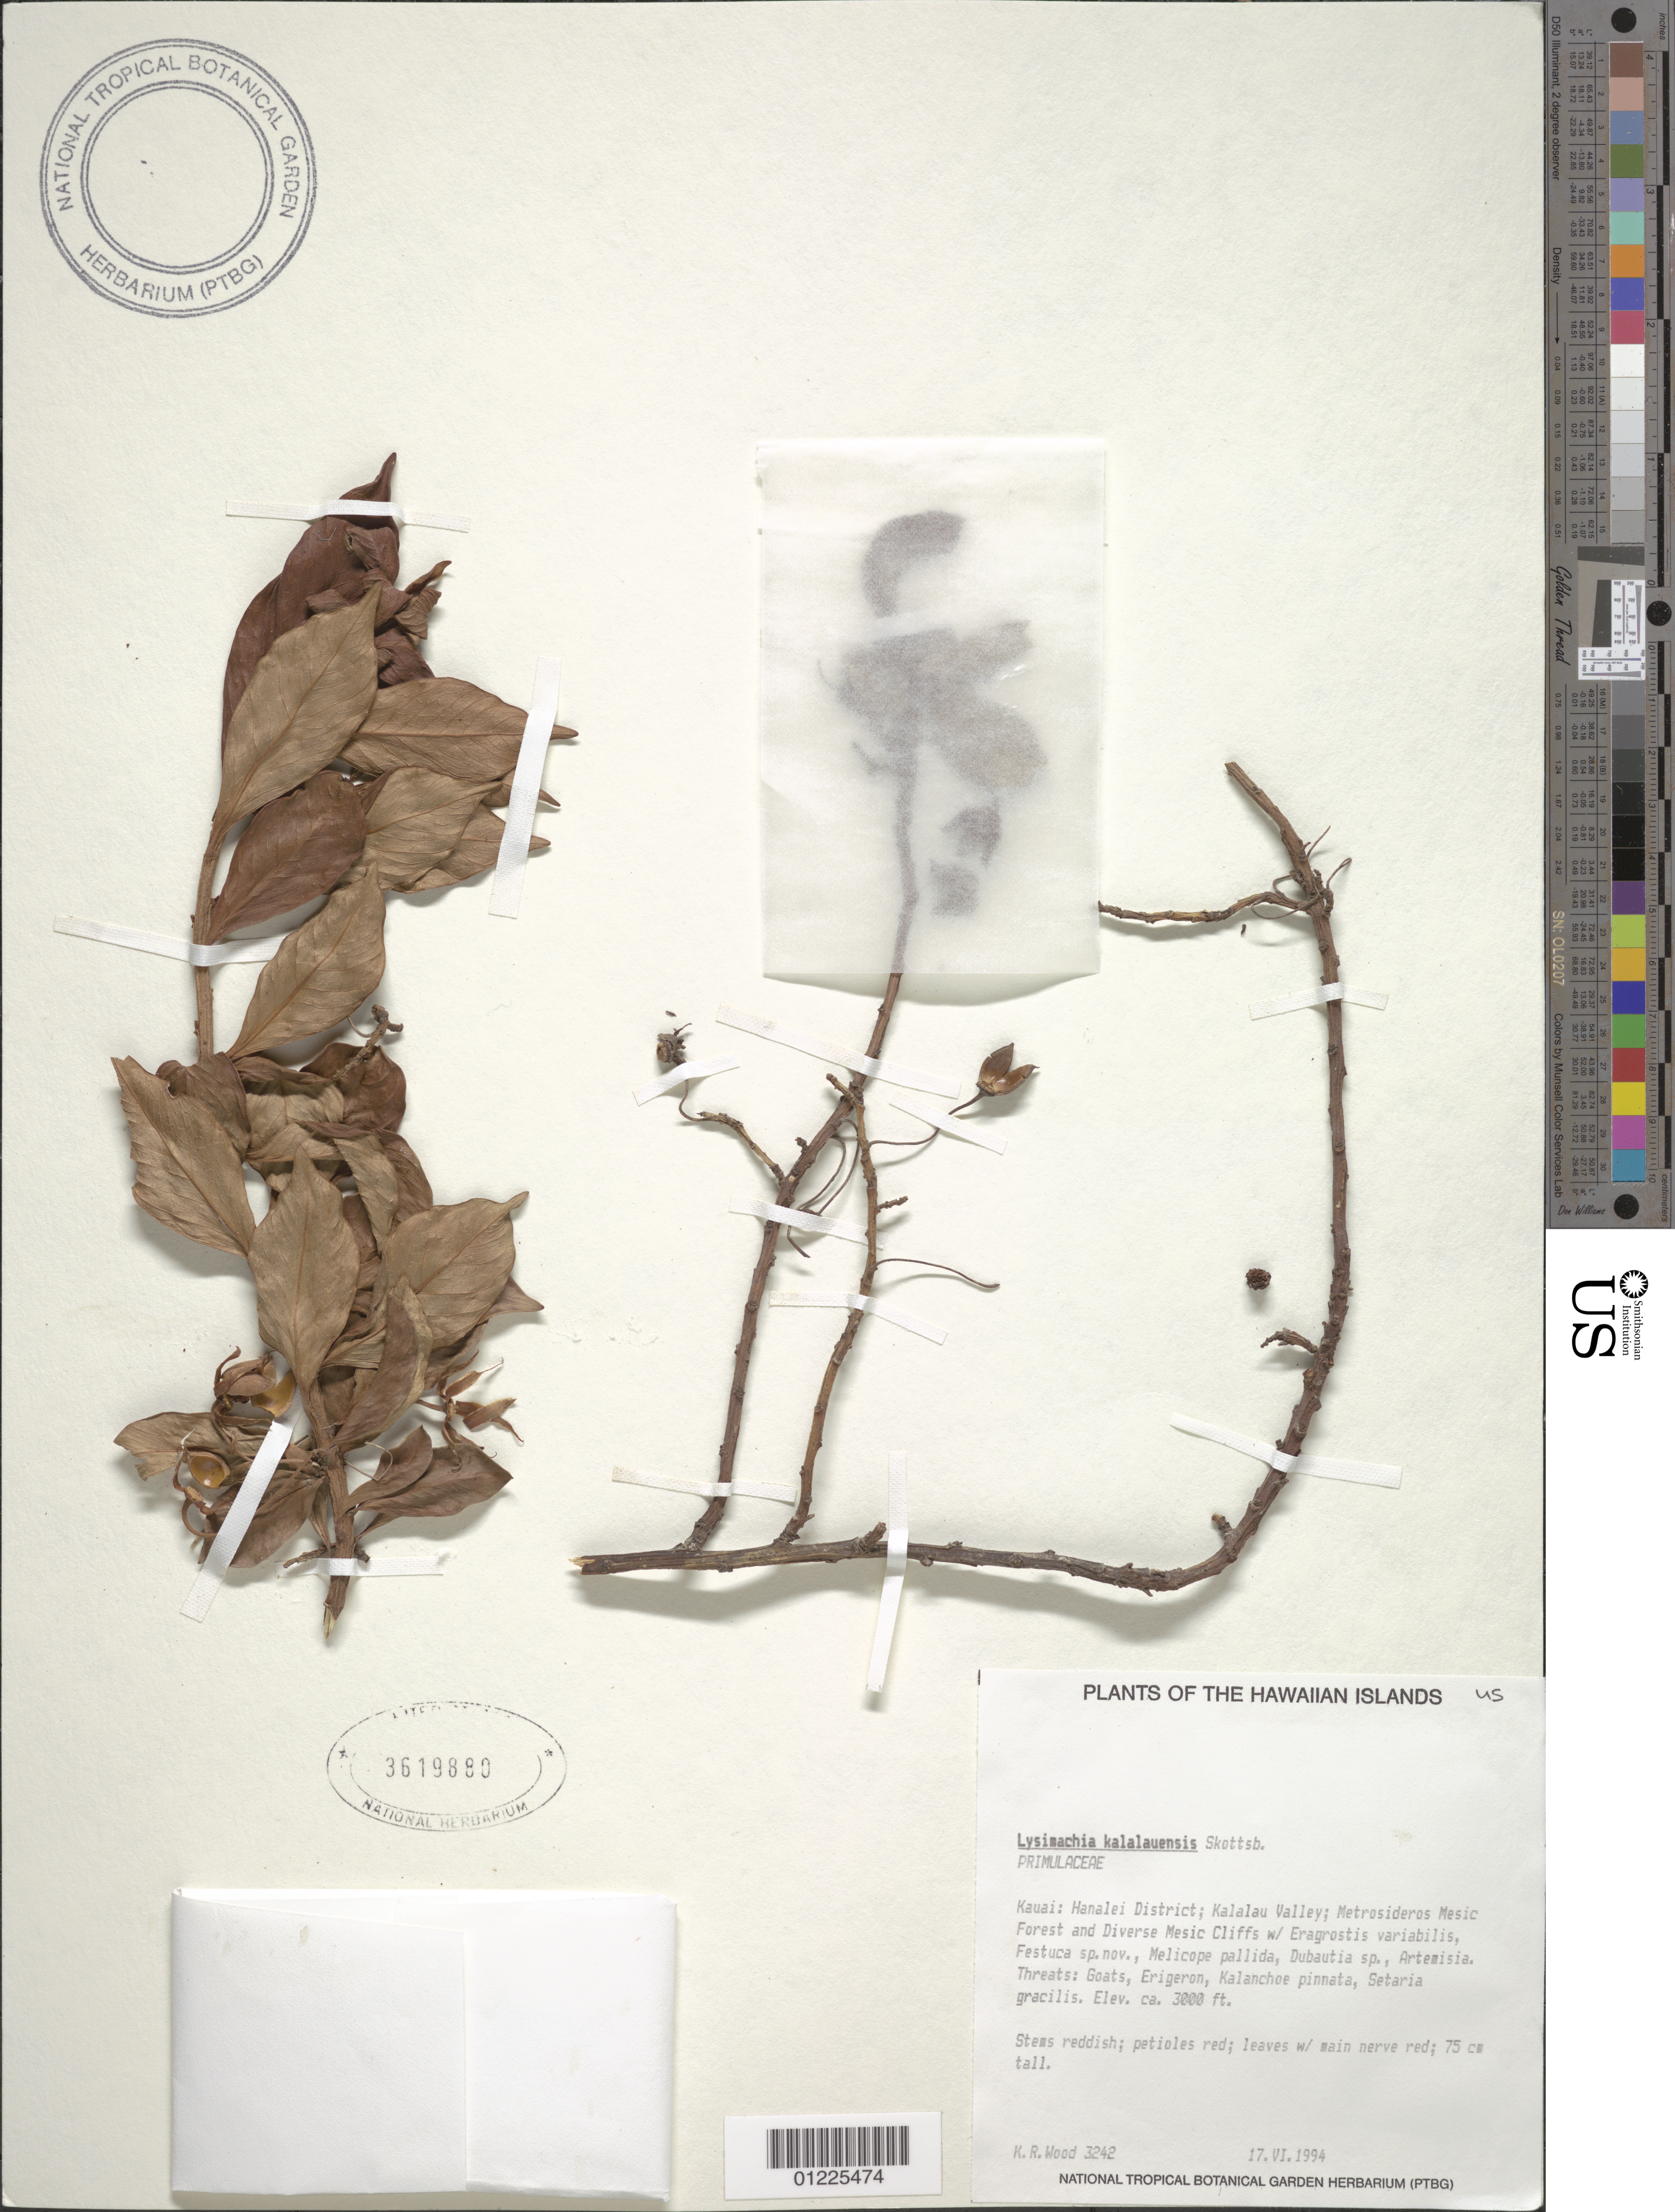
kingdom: Plantae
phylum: Tracheophyta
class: Magnoliopsida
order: Ericales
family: Primulaceae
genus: Lysimachia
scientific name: Lysimachia kalalauensis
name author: Skottsb.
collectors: K. R. Wood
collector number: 3242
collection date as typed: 17 Jun 1994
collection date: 1994-06-17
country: United States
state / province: Hawaii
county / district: Kauai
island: Kaua'i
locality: Hanalei Dist; Kalalau Valley.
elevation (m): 914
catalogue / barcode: US 3619880